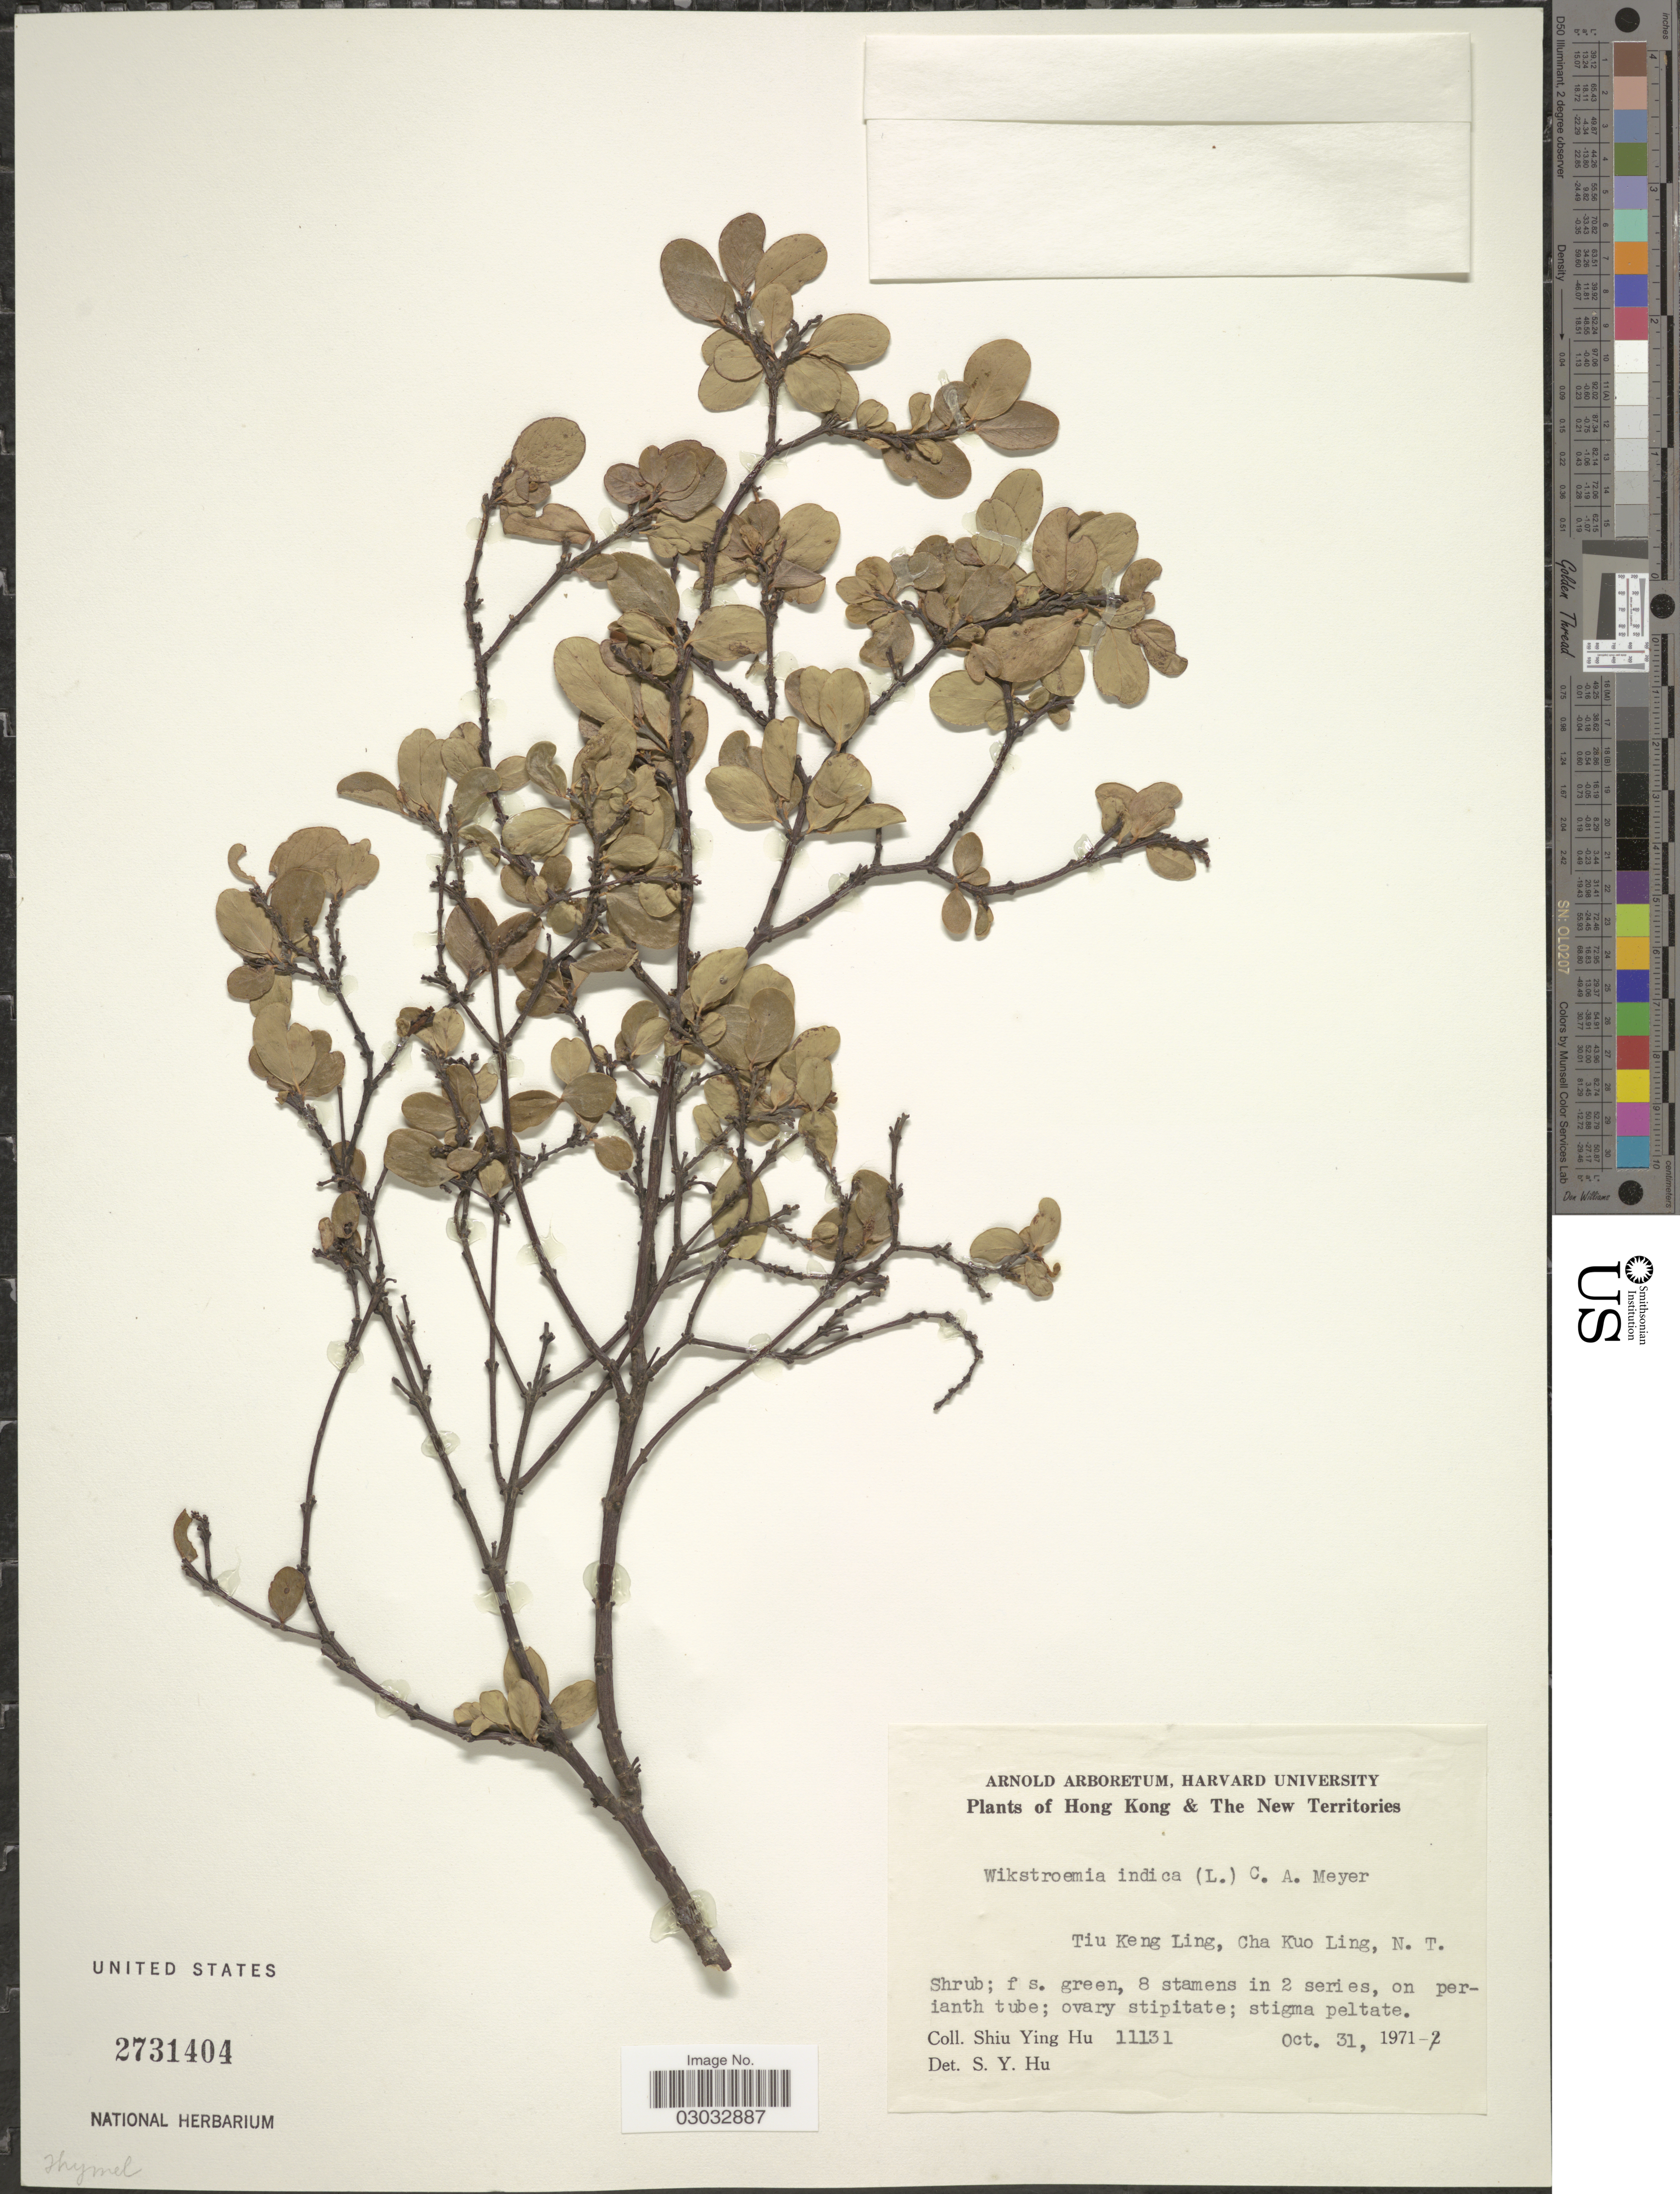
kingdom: Plantae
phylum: Tracheophyta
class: Magnoliopsida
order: Malvales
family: Thymelaeaceae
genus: Wikstroemia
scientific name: Wikstroemia indica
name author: (L.) C.A. Mey.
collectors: S. Y. Hu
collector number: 11131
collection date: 1971-10-31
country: China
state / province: Hong Kong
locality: Hong Kong & The New Territories, Tiu Keng Ling, Cha Kuo Ling, N. T.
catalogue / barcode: US 2731404